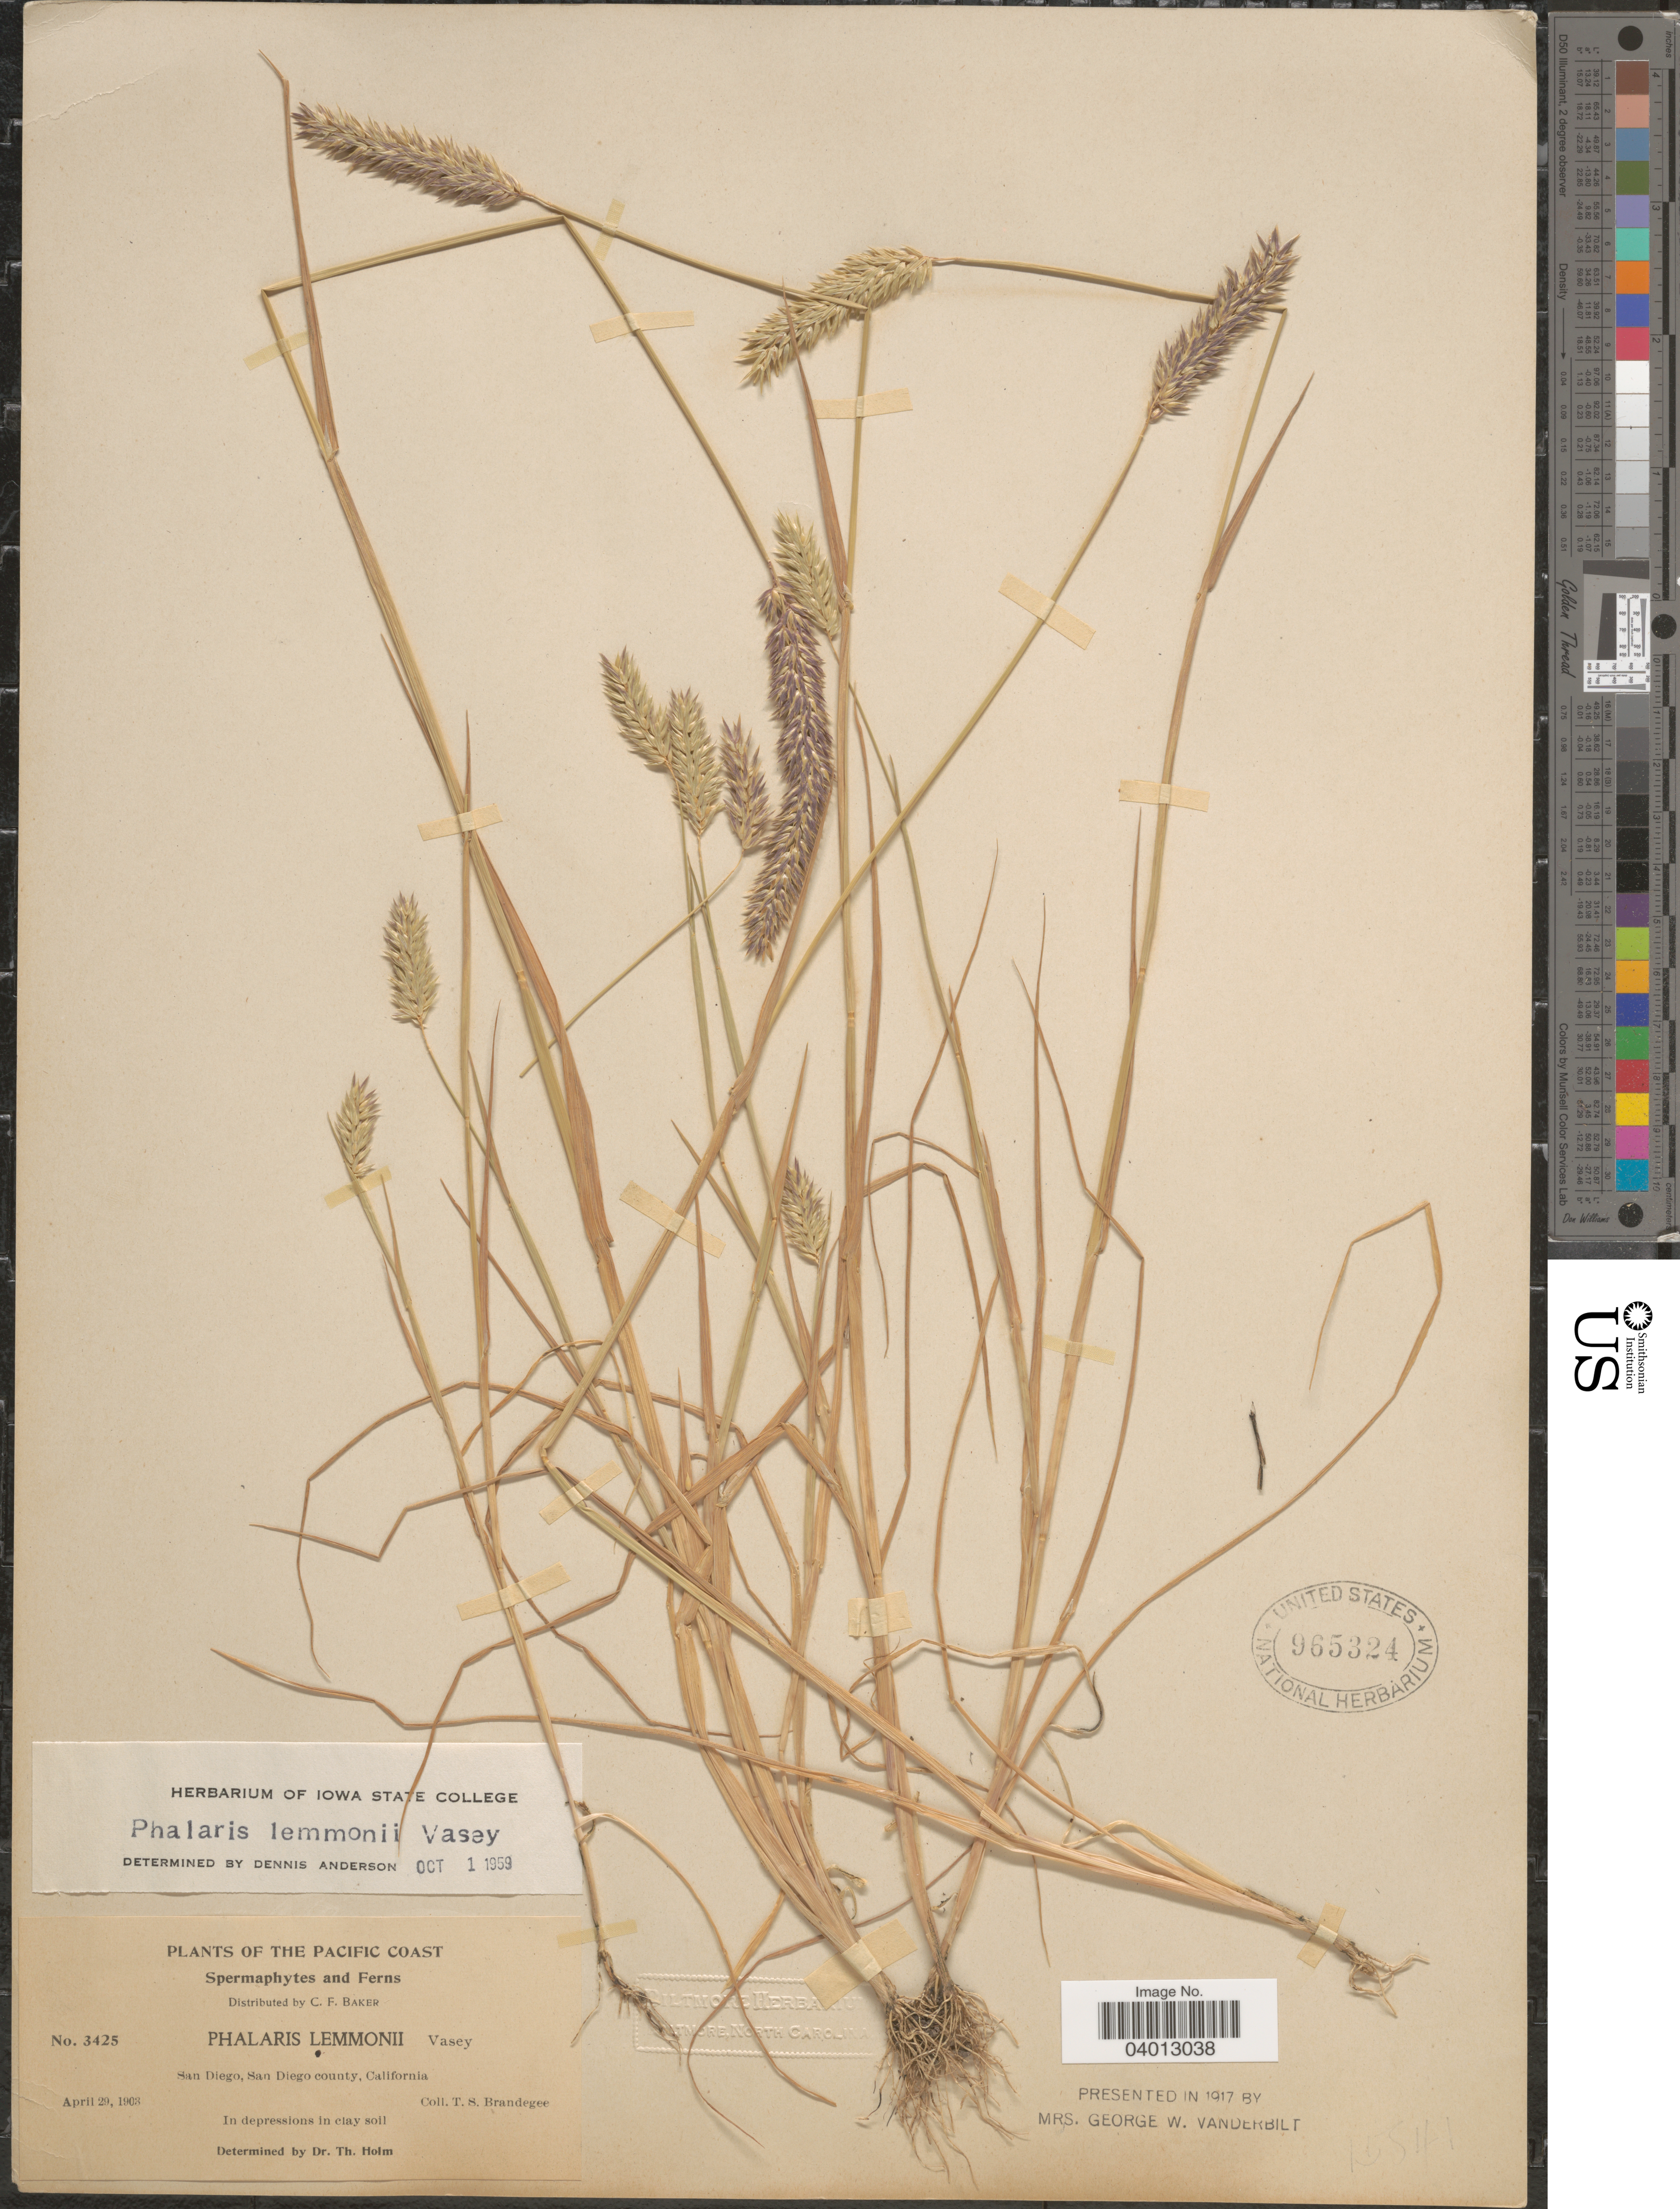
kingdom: Plantae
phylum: Tracheophyta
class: Liliopsida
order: Poales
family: Poaceae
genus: Phalaris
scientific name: Phalaris lemmonii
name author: Vasey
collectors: T. S. Brandegee (herbarium)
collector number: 3425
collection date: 1903-04-29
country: United States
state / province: California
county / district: San Diego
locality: The Pacific Coast. San Diego, San Diego county.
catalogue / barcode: US 965324